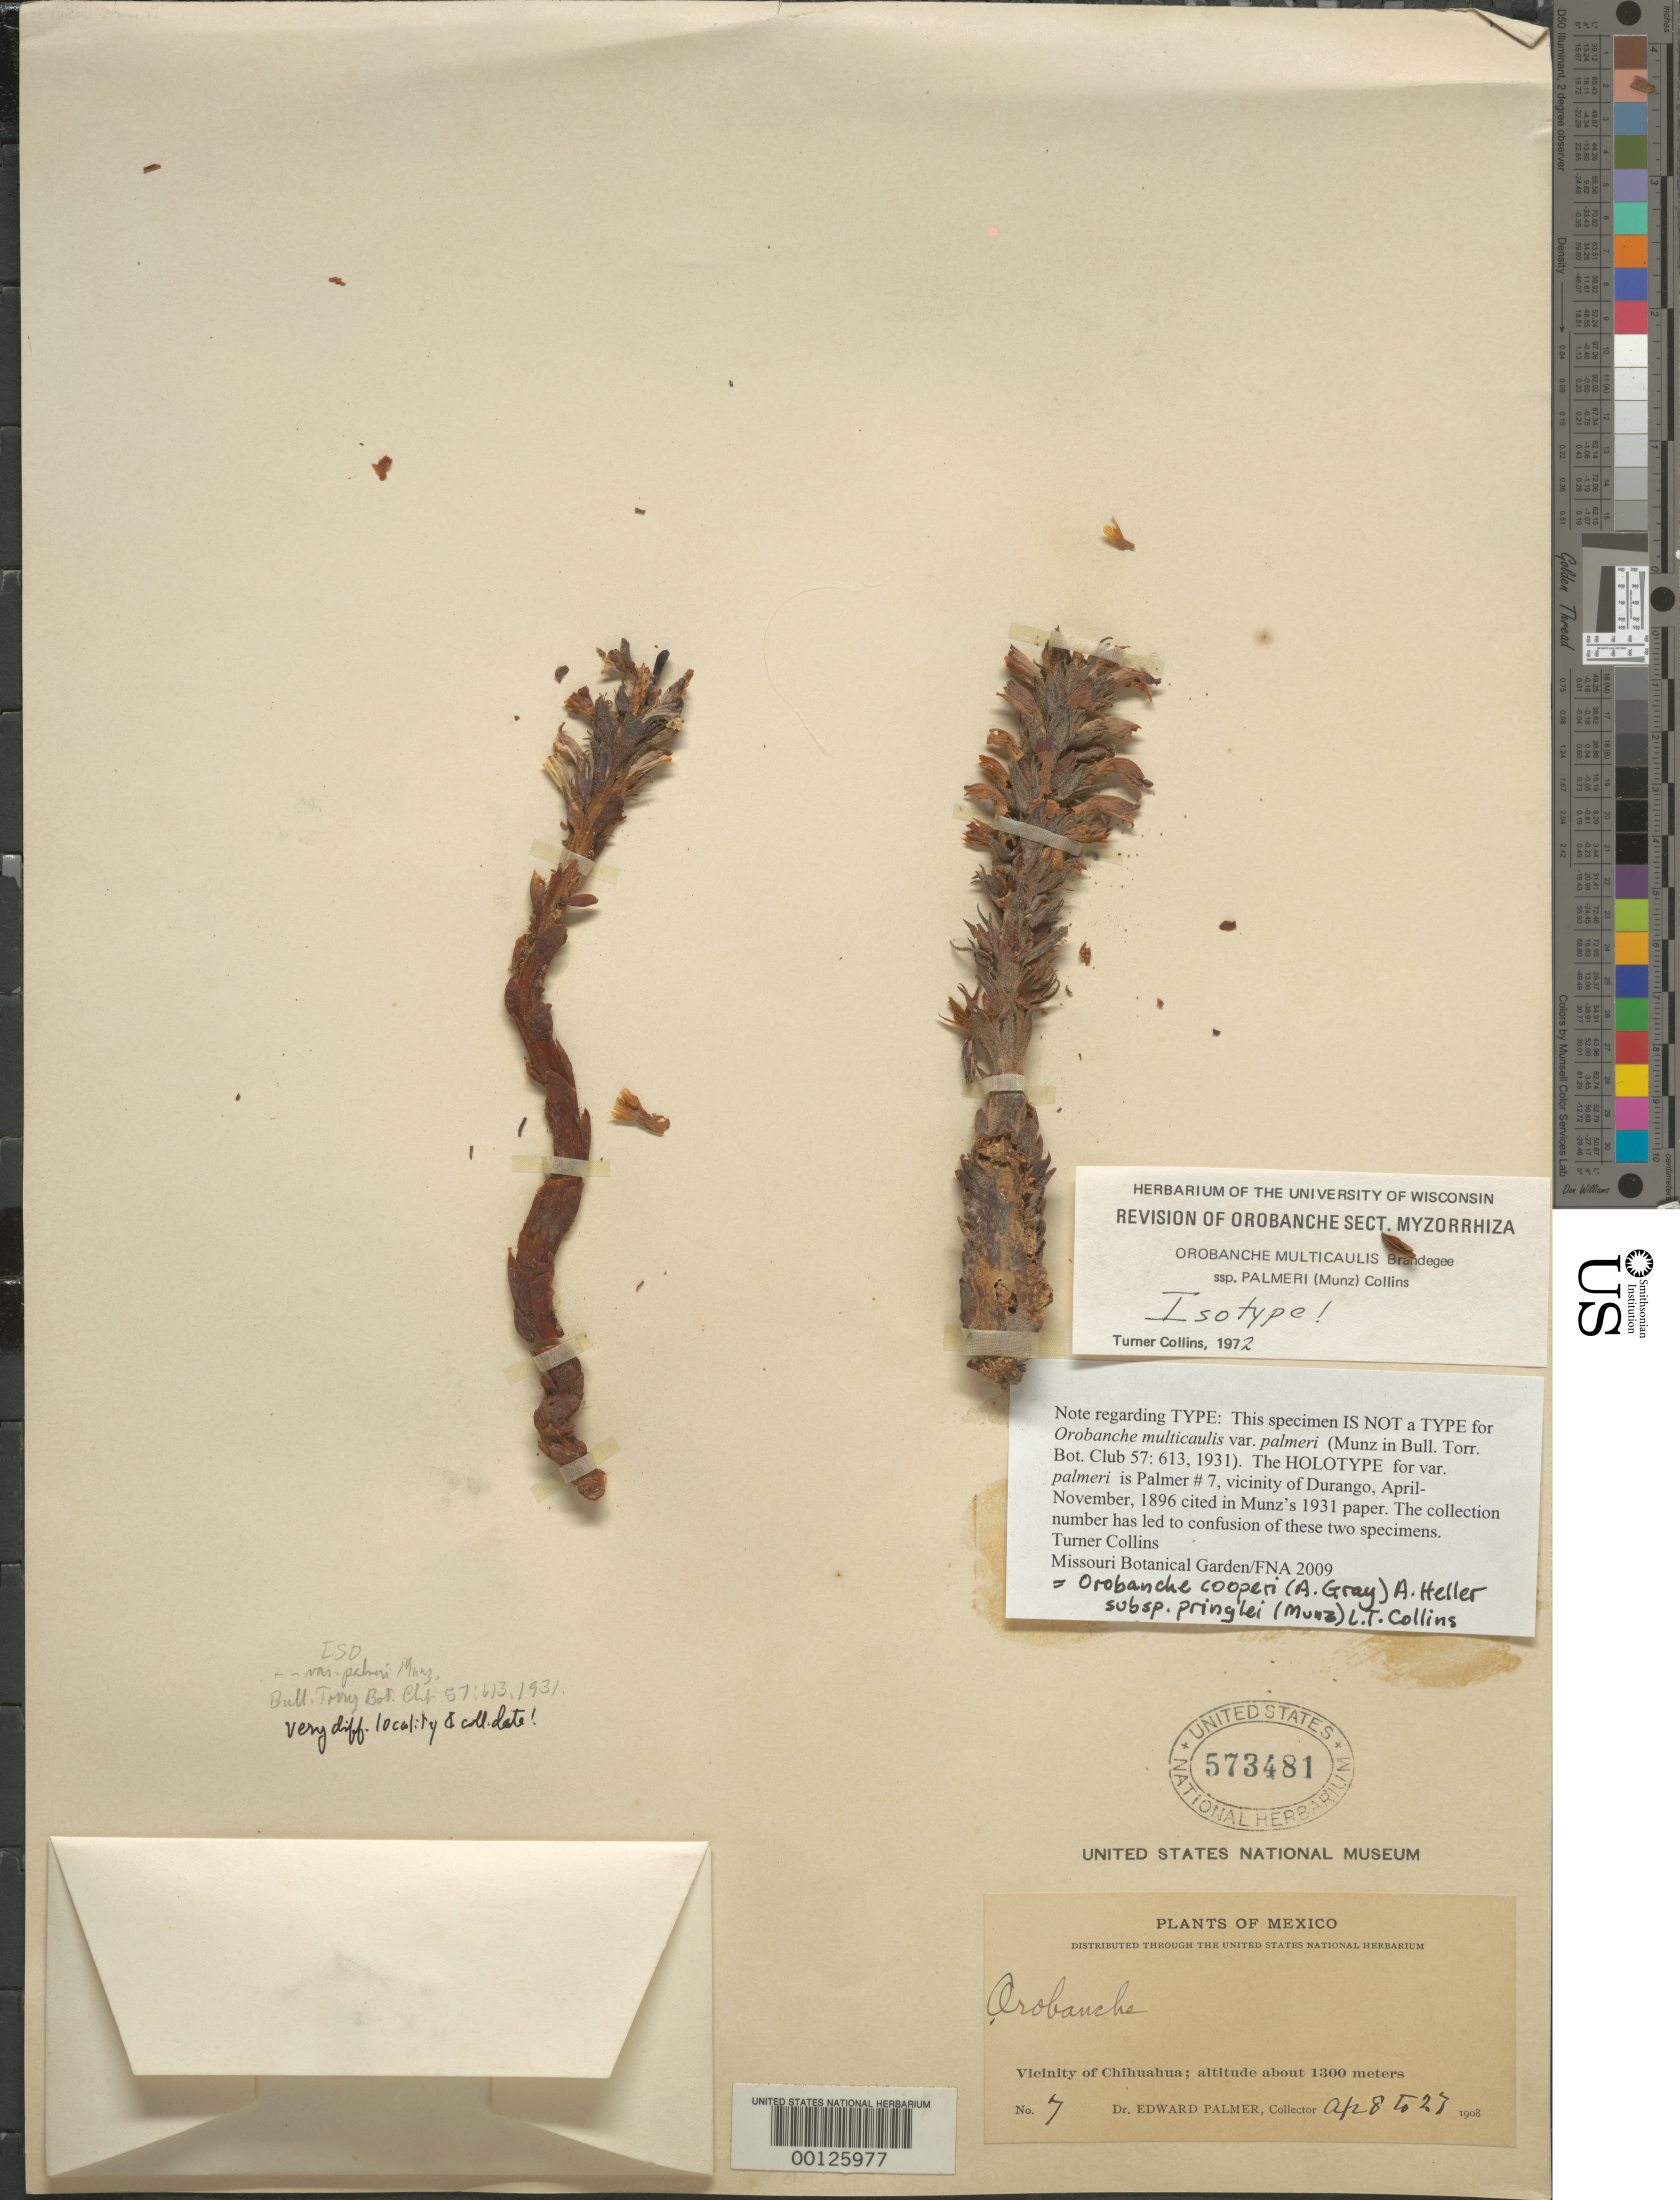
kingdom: Plantae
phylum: Tracheophyta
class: Magnoliopsida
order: Lamiales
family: Orobanchaceae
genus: Orobanche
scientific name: Orobanche cooperi subsp. pringlei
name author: (Munz) L.T. Collins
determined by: Collins, L. T.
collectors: E. Palmer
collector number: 7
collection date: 1908-04-08/1908-04-27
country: Mexico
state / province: Chihuahua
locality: Vicinity of Chihuahua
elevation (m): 1300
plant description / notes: Same collection number as type of Orobanche multicaulis var. palmeri Munz [but different date & locality], erroneously annotated by T. Collins (1972) as an isotype of that name. Not a duplicate of the type and not an isotype, as later annotated by T. Collins (2009). Removed from Type Register and re-filed in main herbarium, March 2016.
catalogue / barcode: US 573481